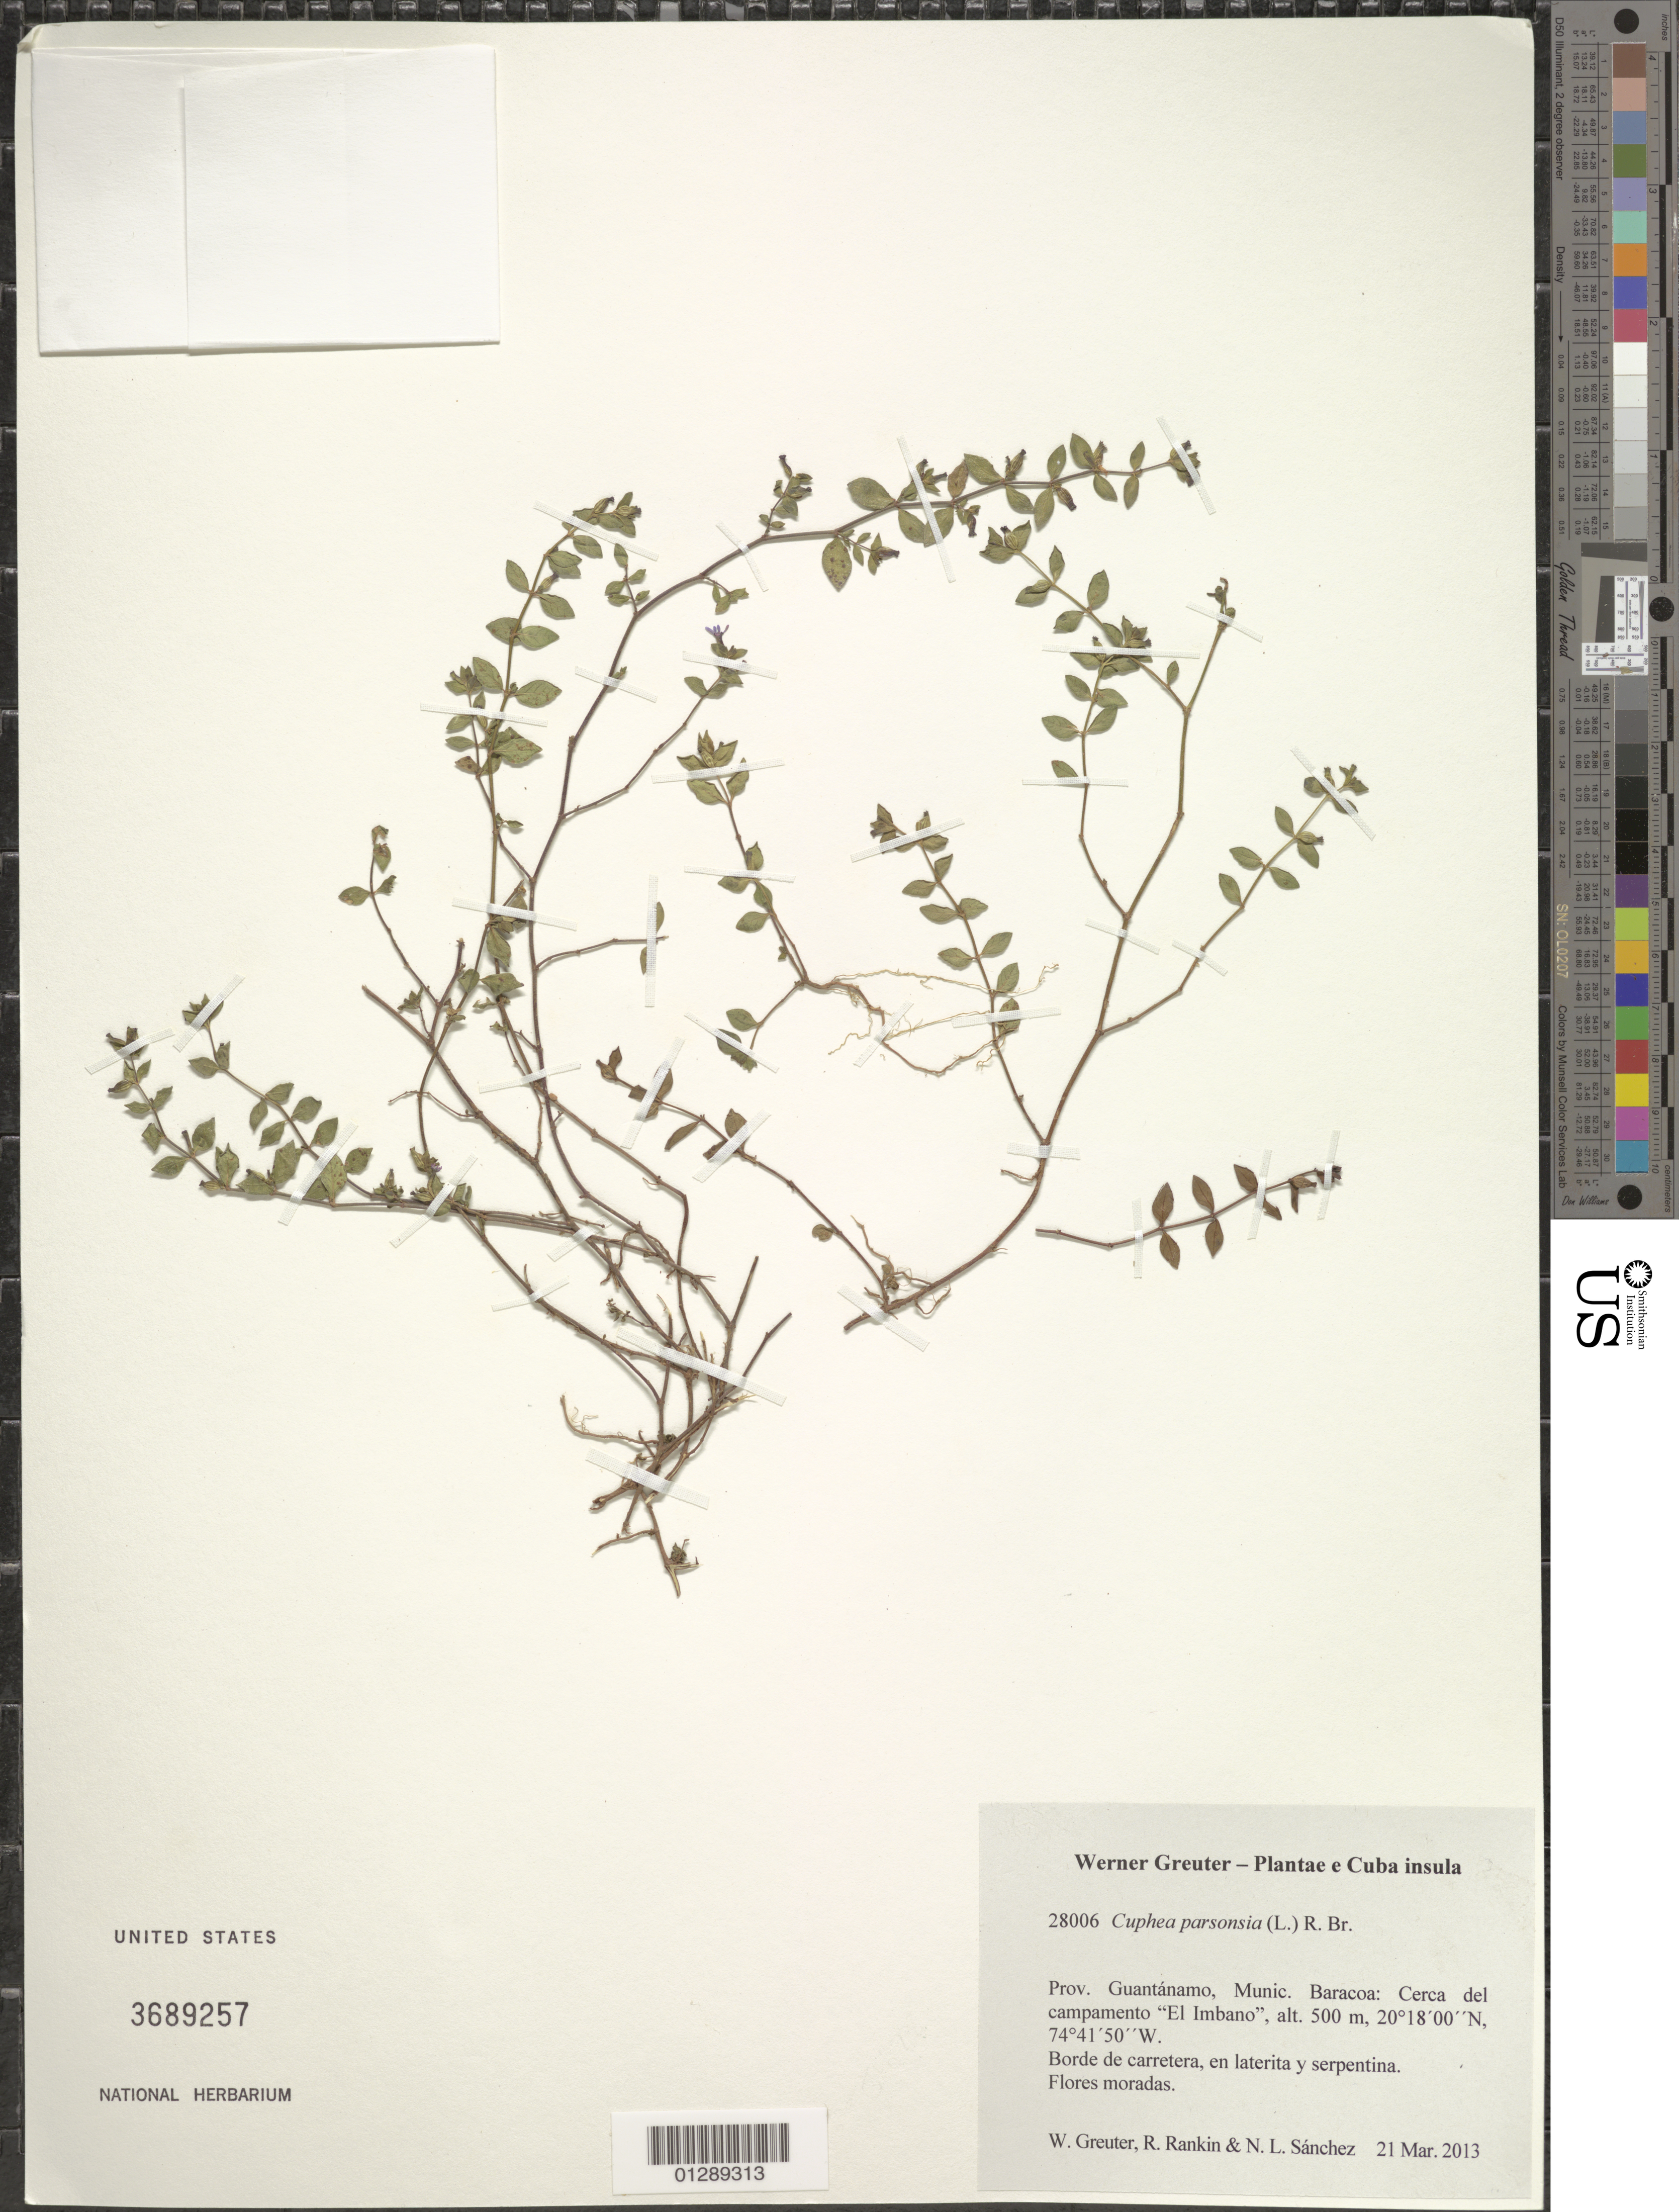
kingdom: Plantae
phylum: Tracheophyta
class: Magnoliopsida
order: Myrtales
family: Lythraceae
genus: Cuphea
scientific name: Cuphea parsonsia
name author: (L.) R. Br. ex Steud.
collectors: W. R. Greuter, R. Rankin Rodriguez & N. Sanchez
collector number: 28006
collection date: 2013-03-21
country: Cuba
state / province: Guantanamo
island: Cuba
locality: Munic. Baracoa: cerca del campamento "El Imbano".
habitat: Borde de carretera, en laterita y serpentina.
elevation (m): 500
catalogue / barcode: US 3689257